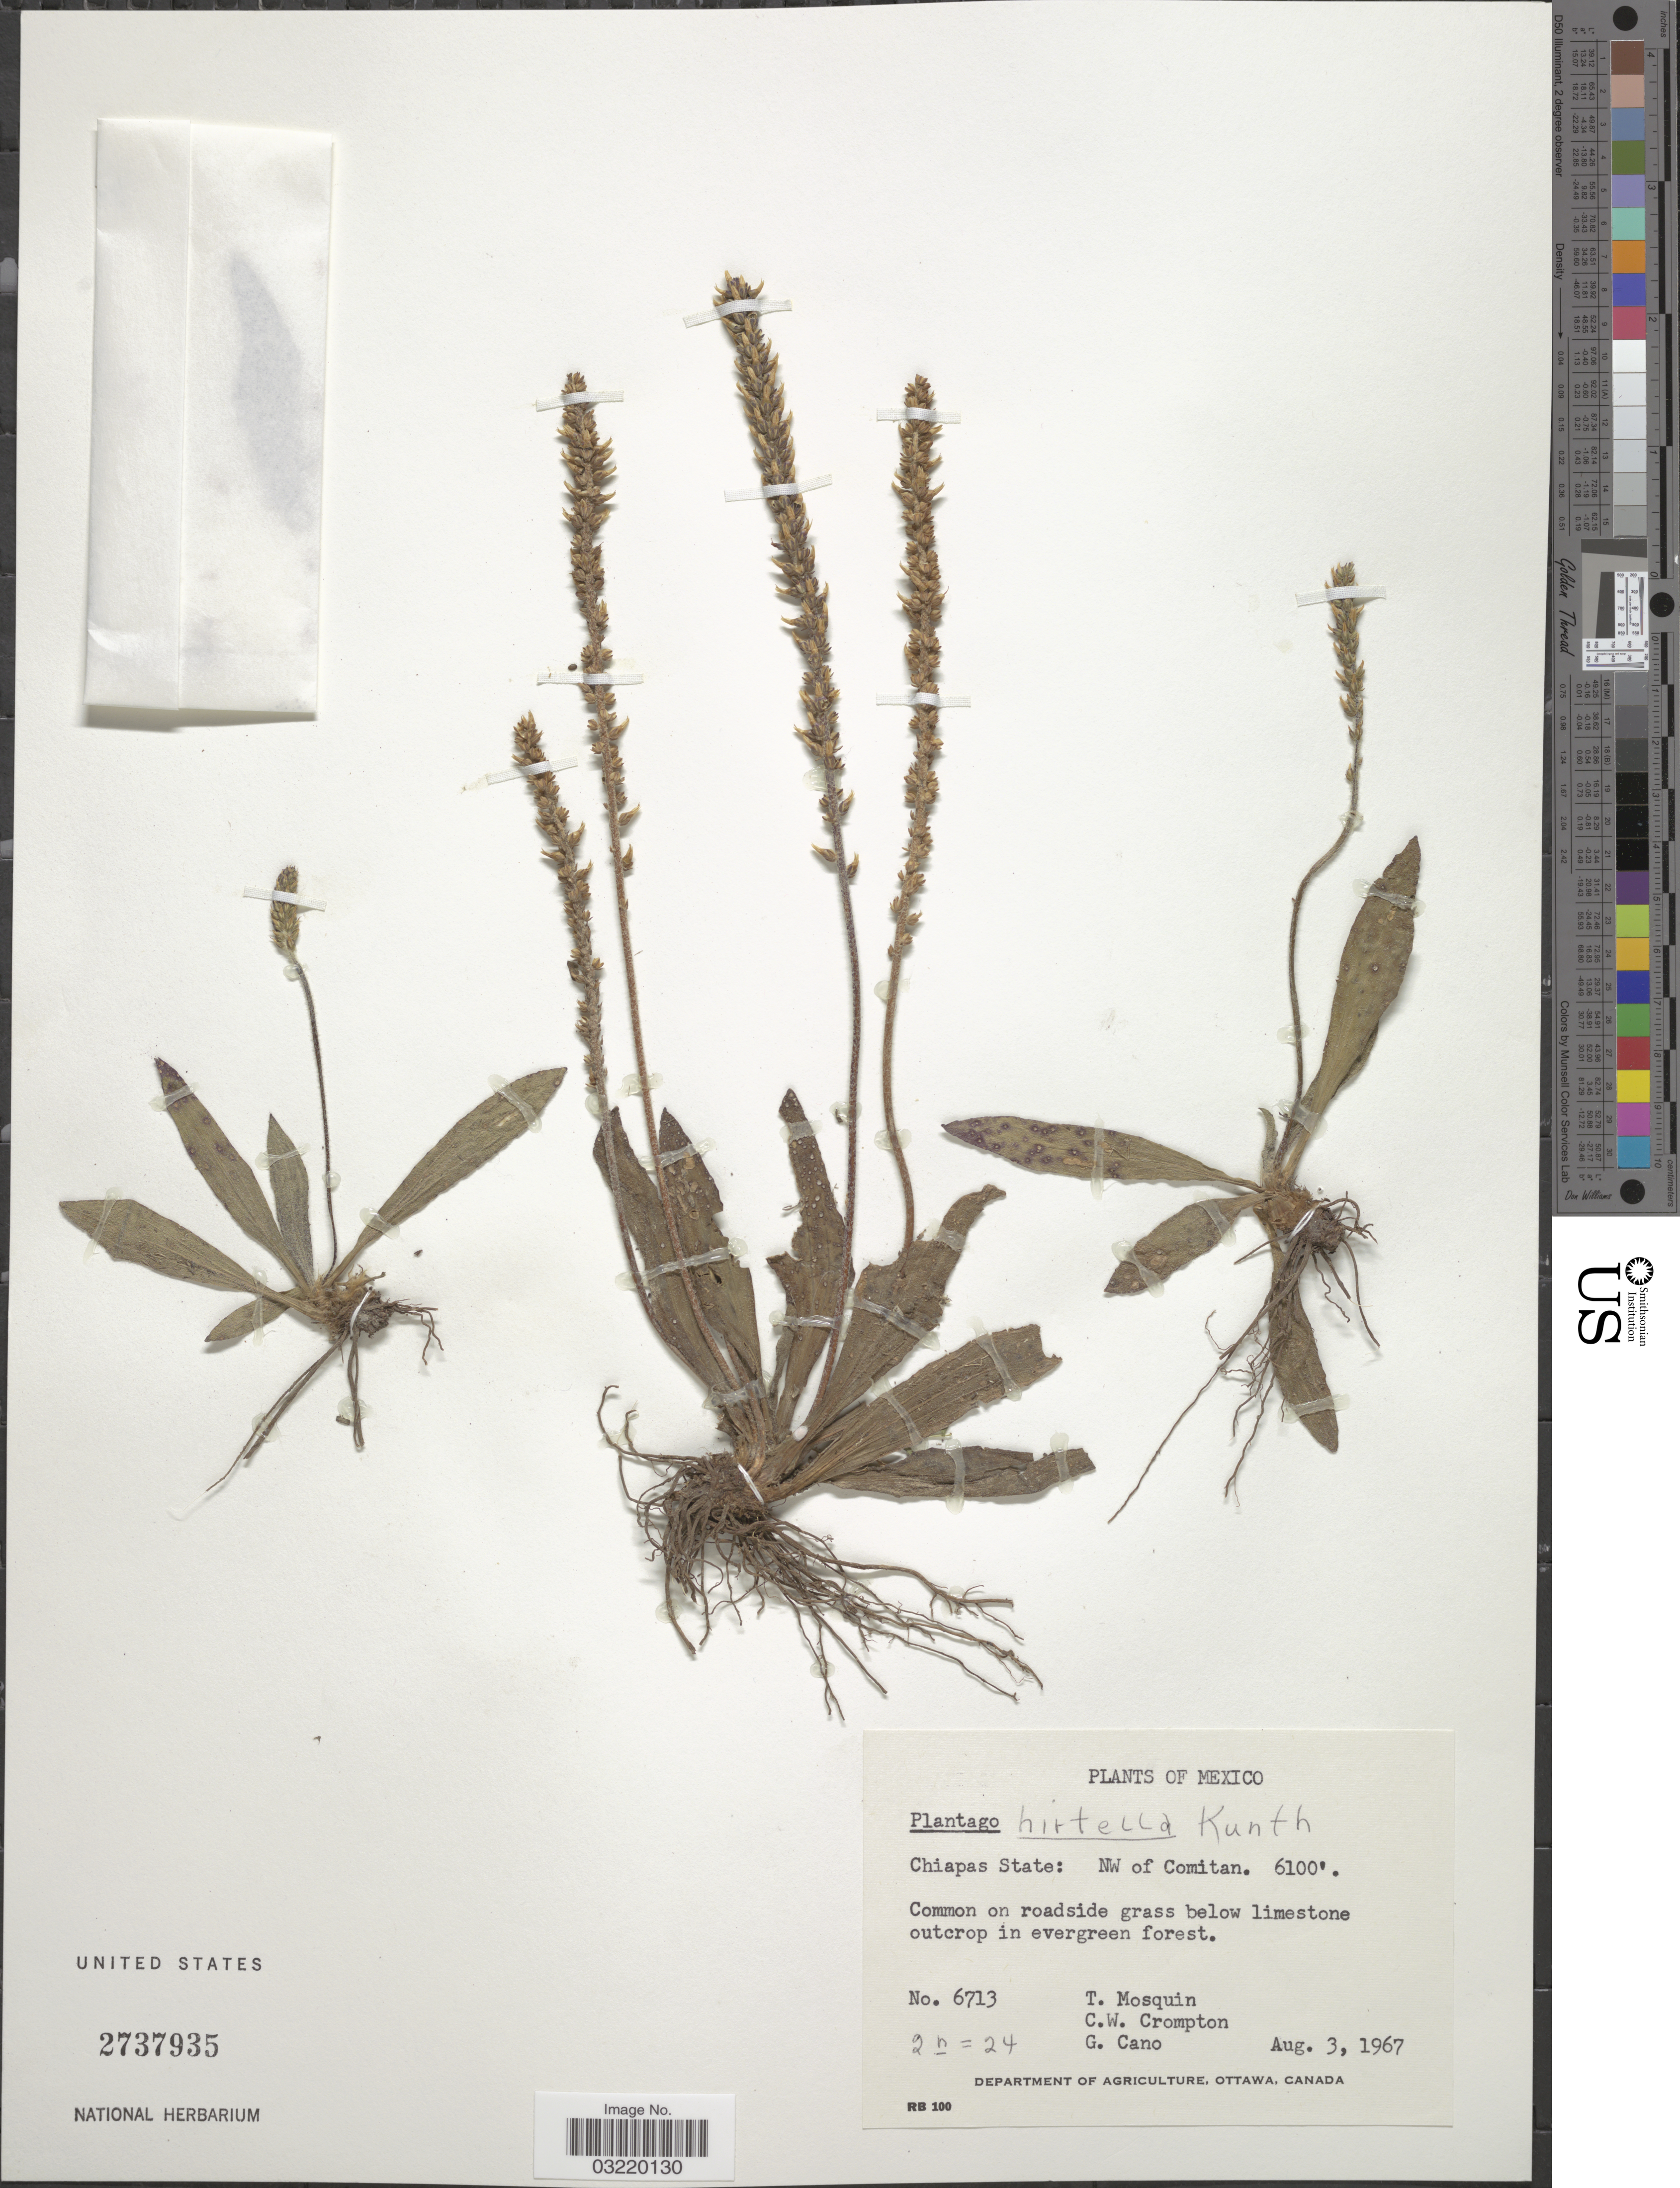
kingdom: Plantae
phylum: Tracheophyta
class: Magnoliopsida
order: Lamiales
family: Plantaginaceae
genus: Plantago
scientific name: Plantago australis subsp. hirtella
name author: (Kunth) Rahn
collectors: T. Mosquin, C. W. Crompton & G. Cano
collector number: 6713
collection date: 1967-08-03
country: Mexico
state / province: Chiapas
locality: NW of Comitan.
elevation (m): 1859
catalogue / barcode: US 2737935